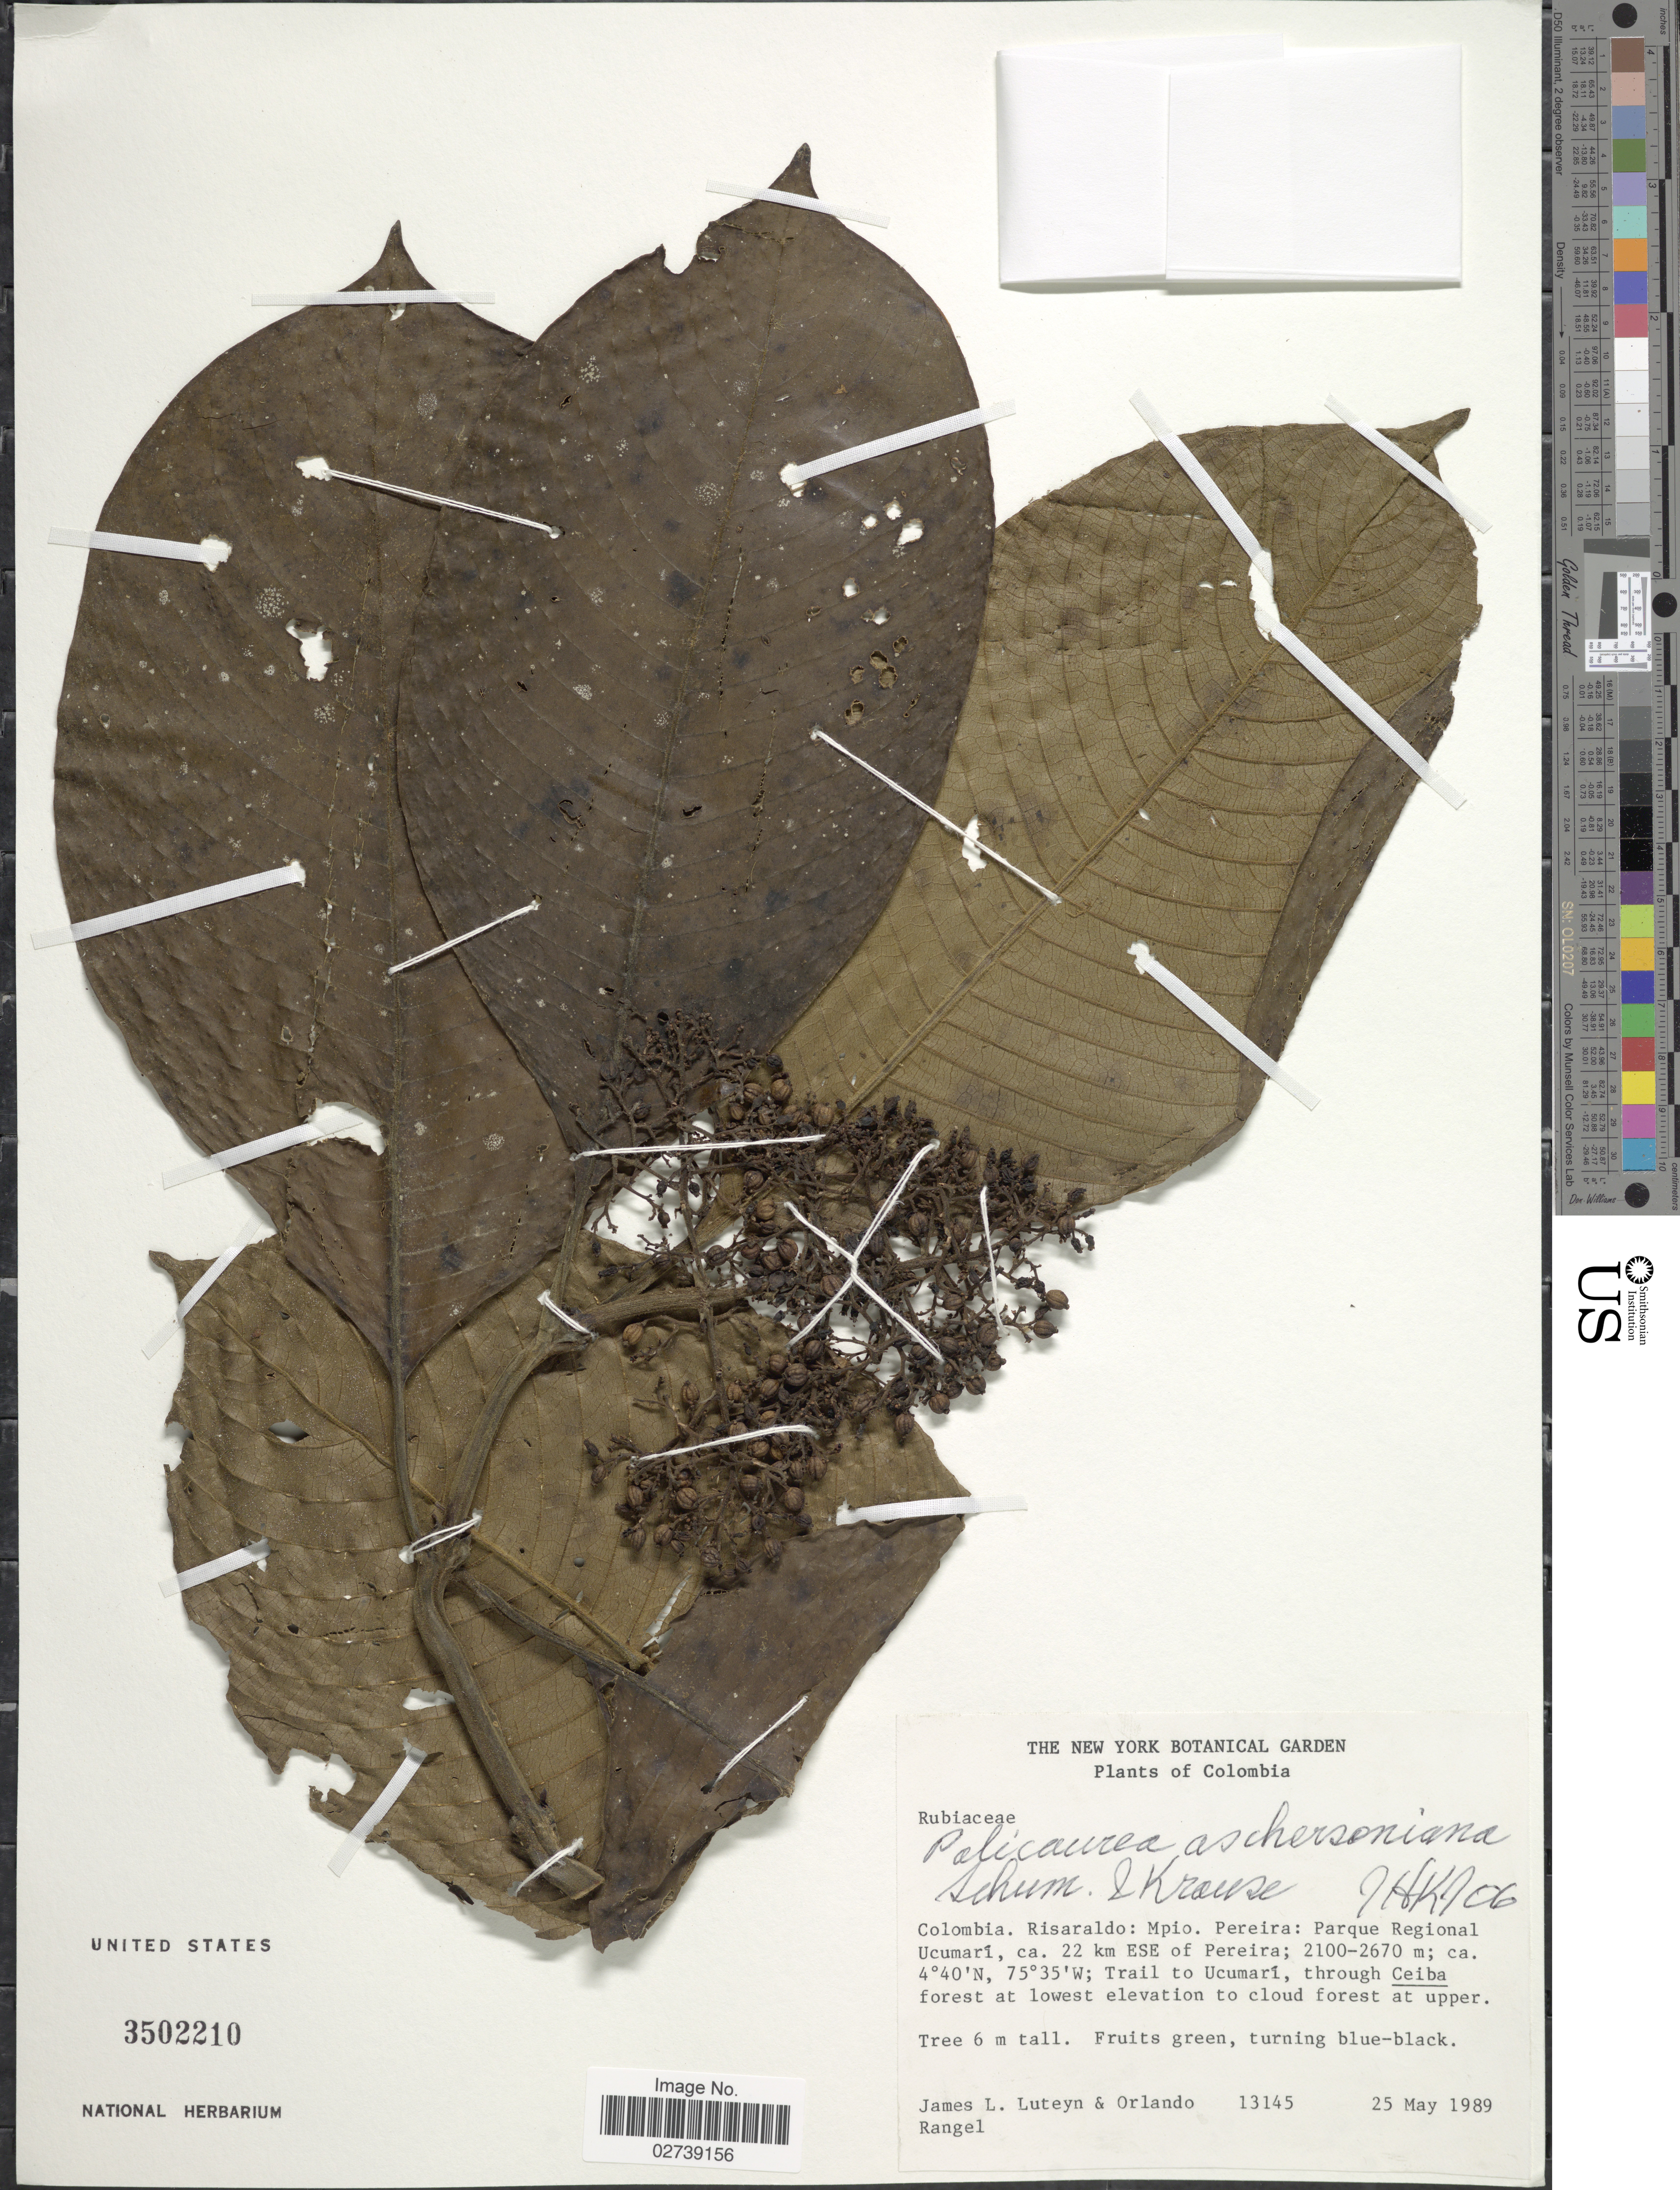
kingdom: Plantae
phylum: Tracheophyta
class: Magnoliopsida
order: Gentianales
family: Rubiaceae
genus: Palicourea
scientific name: Palicourea aschersonianoides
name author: Steyerm.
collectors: J. L. Luteyn & O. Rangel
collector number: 13145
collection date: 1989-05-25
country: Colombia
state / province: Risaralda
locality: Risaraldo: Mpio. Pereira: Parque Regional Ucumari, ca. 22 km ESE of Pereira; Trail to Ucumari.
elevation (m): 2100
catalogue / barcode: US 3502210